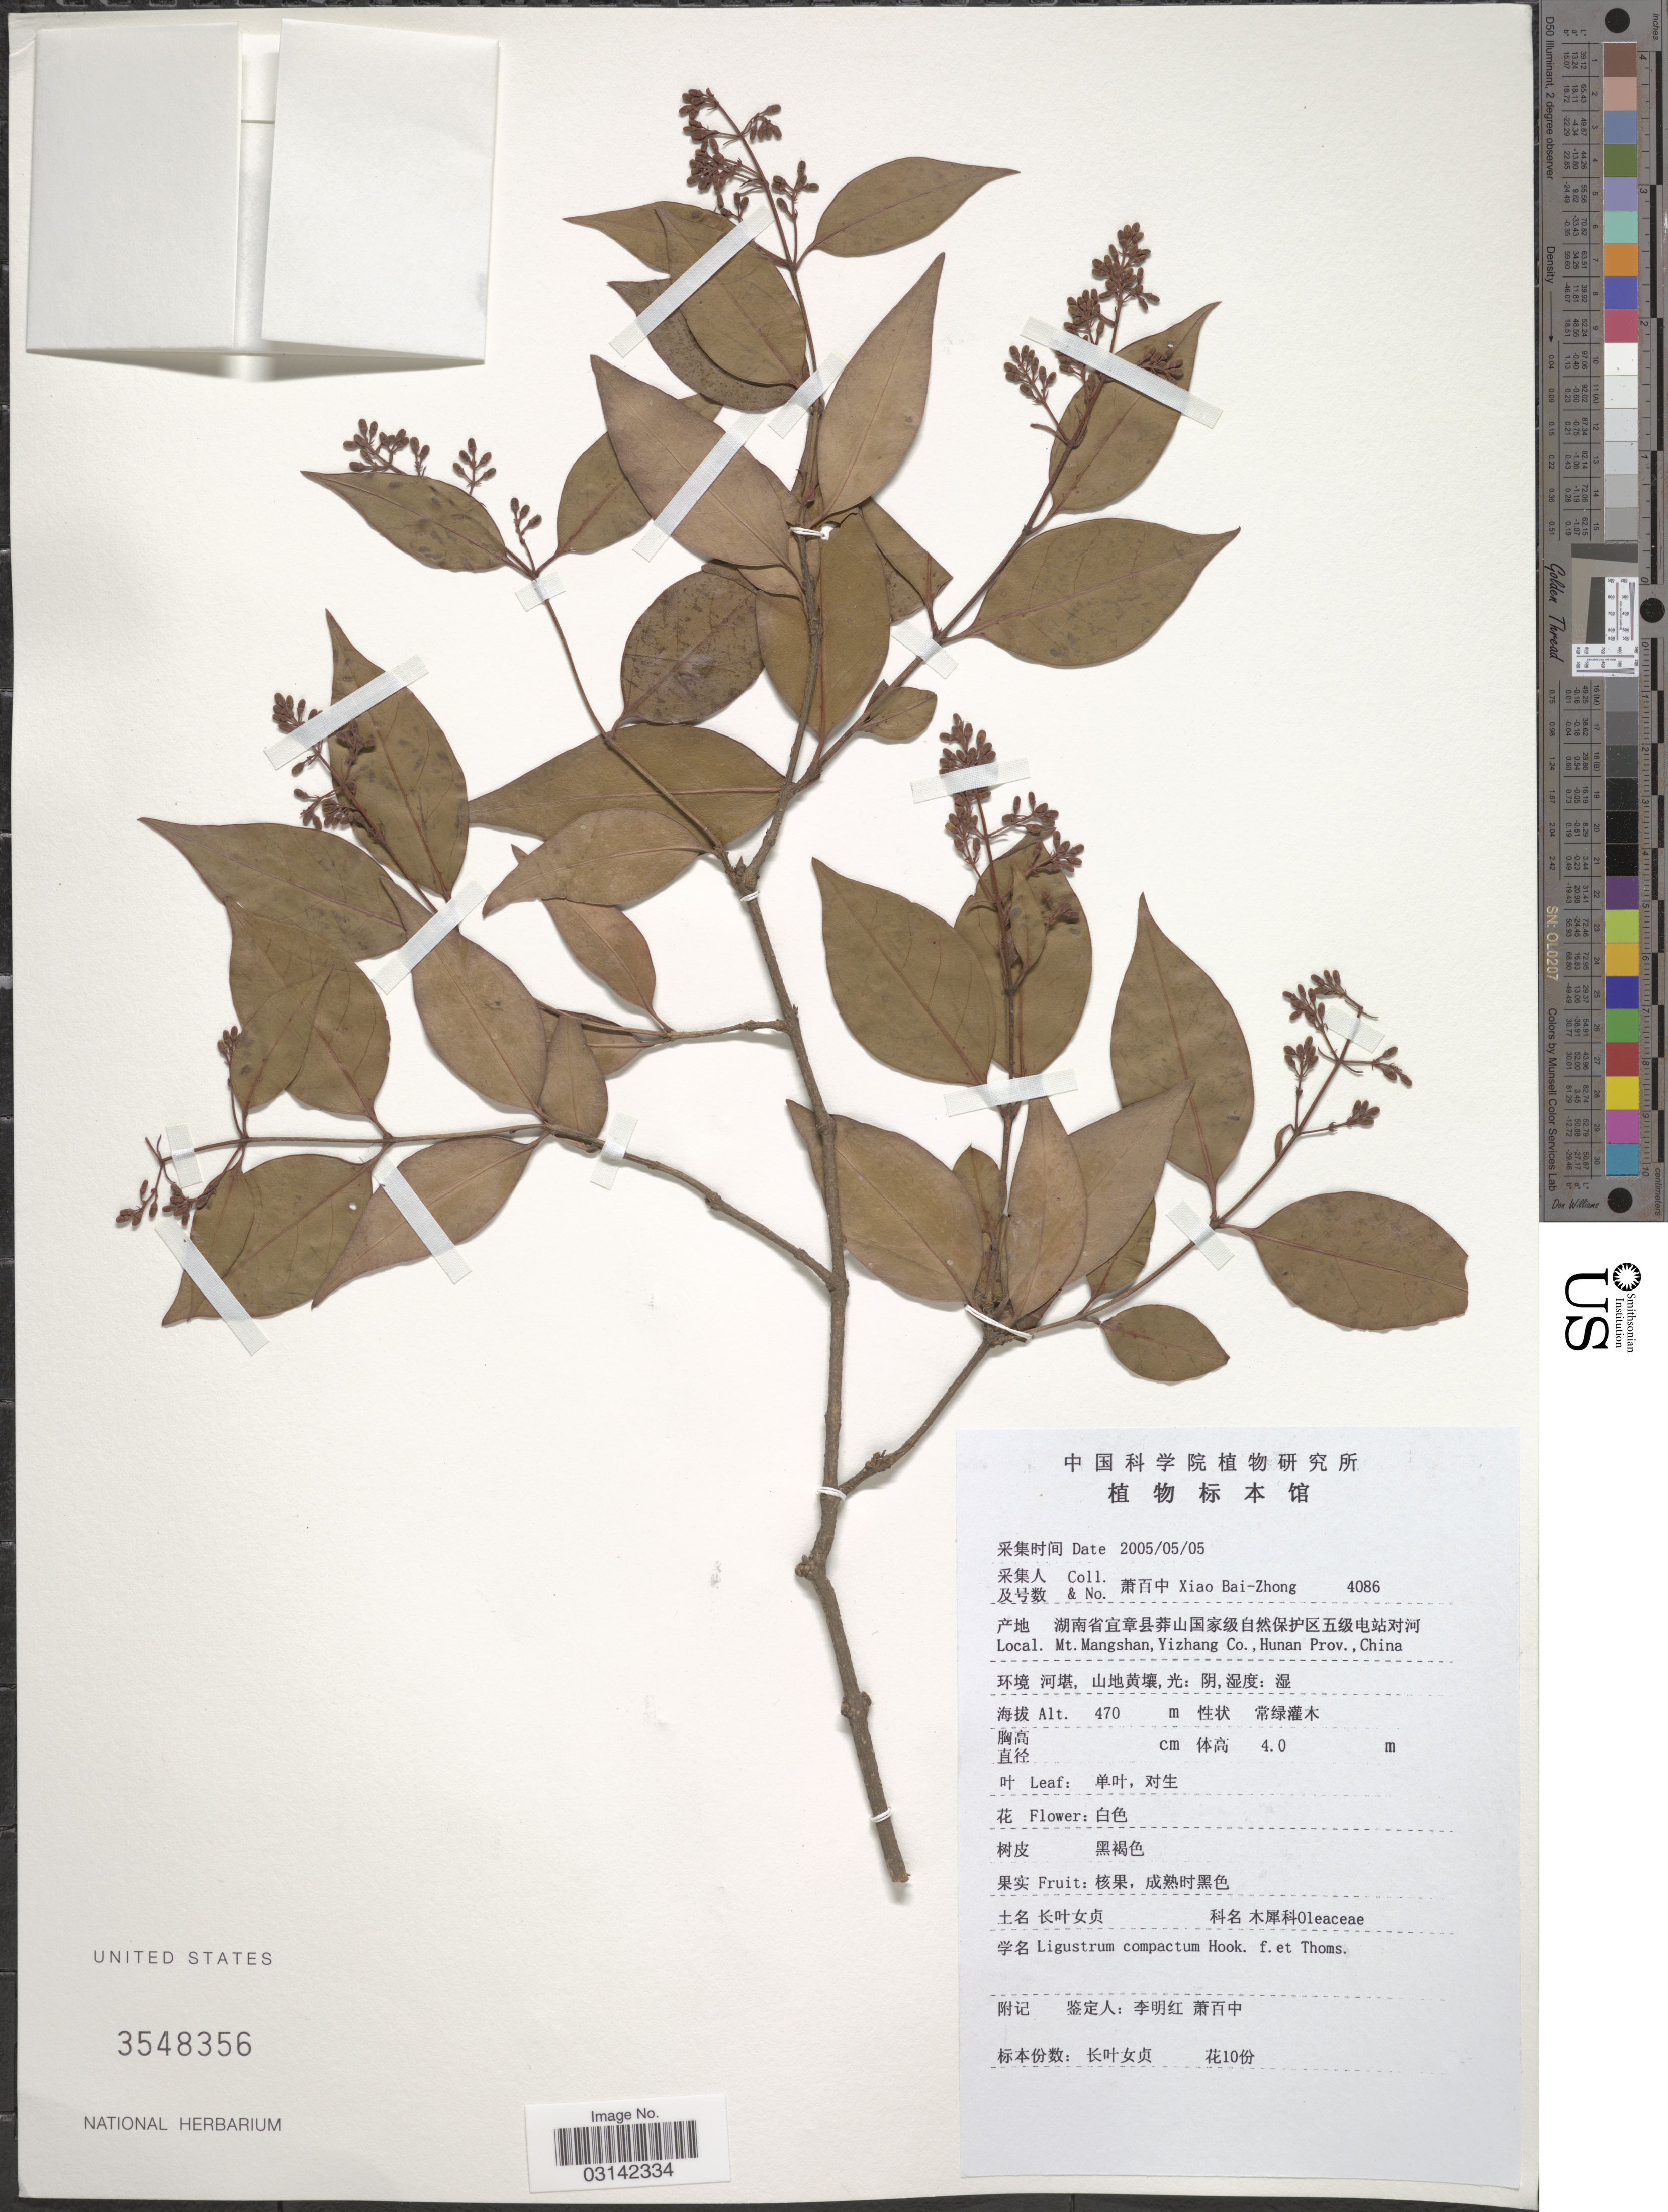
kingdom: Plantae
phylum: Tracheophyta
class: Magnoliopsida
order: Lamiales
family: Oleaceae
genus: Ligustrum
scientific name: Ligustrum compactum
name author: (Wall. ex G. Don) Hook. f. & Thomson ex Brandis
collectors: B. Z. Xiao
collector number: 4086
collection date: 2005-05-05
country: China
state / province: Hunan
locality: Mt. Mangshan, Yizhang Co.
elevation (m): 470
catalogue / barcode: US 3548356